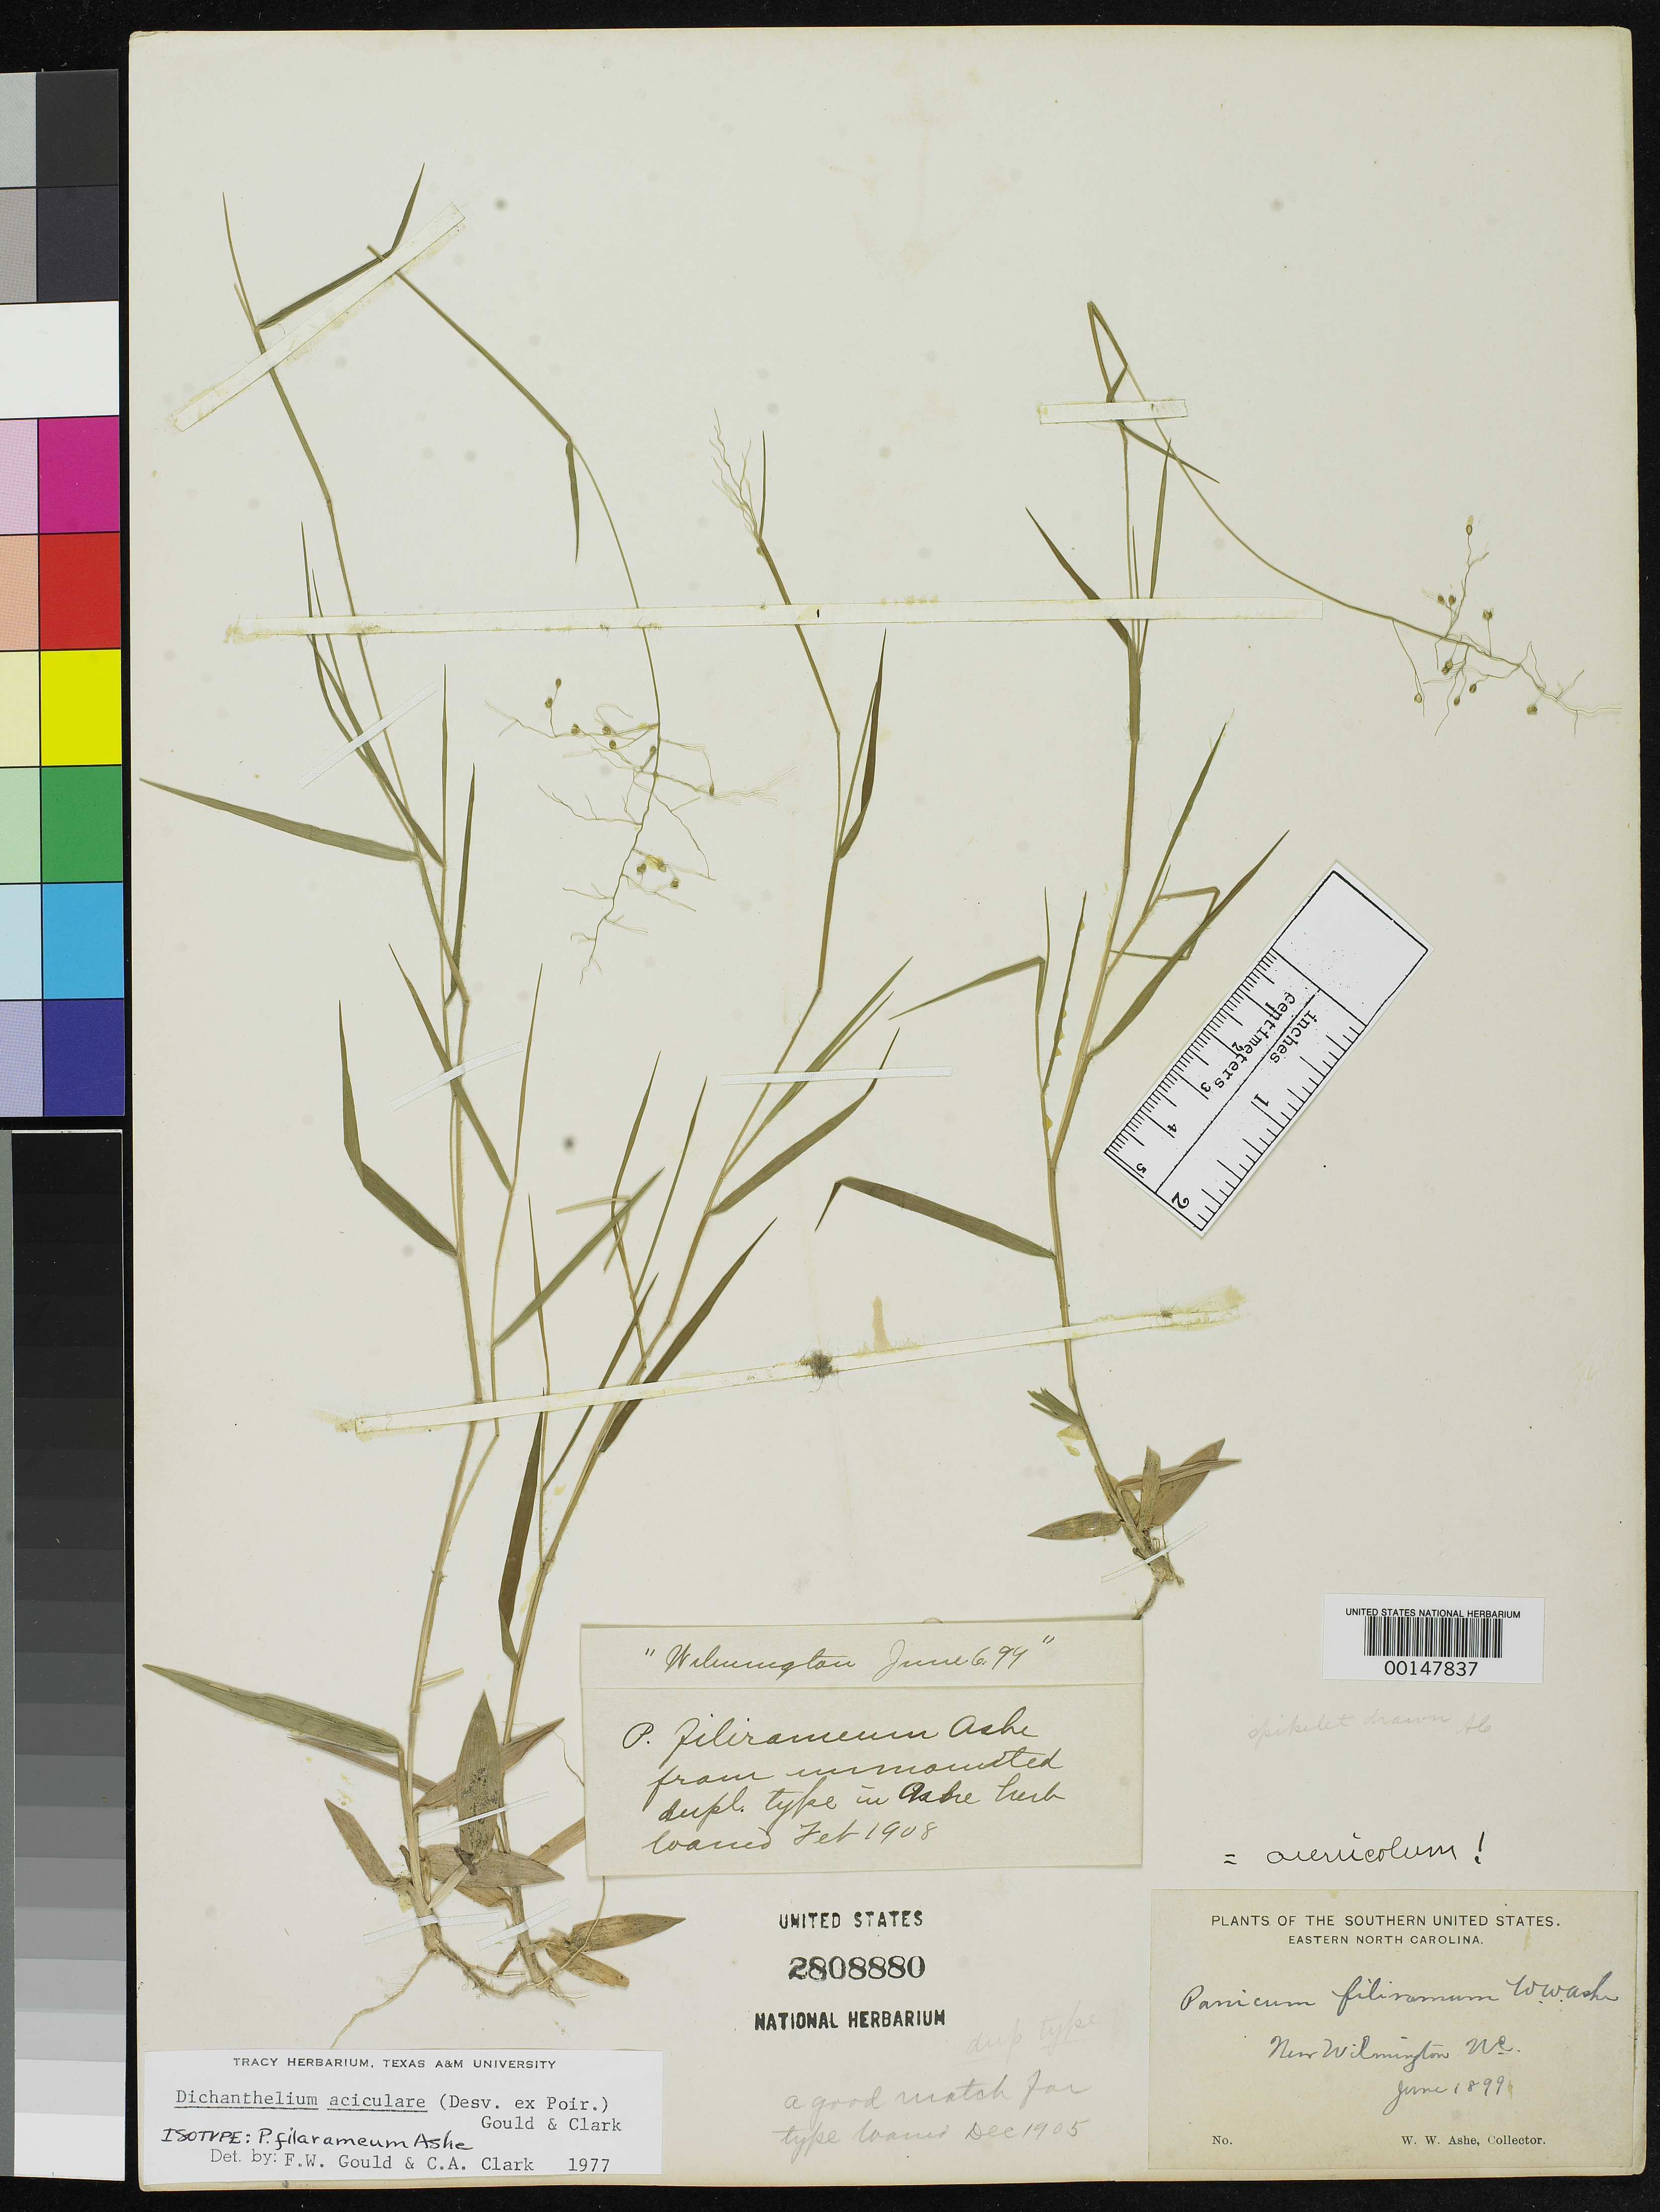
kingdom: Plantae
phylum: Tracheophyta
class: Liliopsida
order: Poales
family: Poaceae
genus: Panicum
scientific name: Panicum filiramum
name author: Ashe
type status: Isotype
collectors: W. W. Ashe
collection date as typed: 06 Jun 1899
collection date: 1899-06-06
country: United States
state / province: North Carolina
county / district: New Hanover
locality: Wilmington.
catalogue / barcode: US 2808880